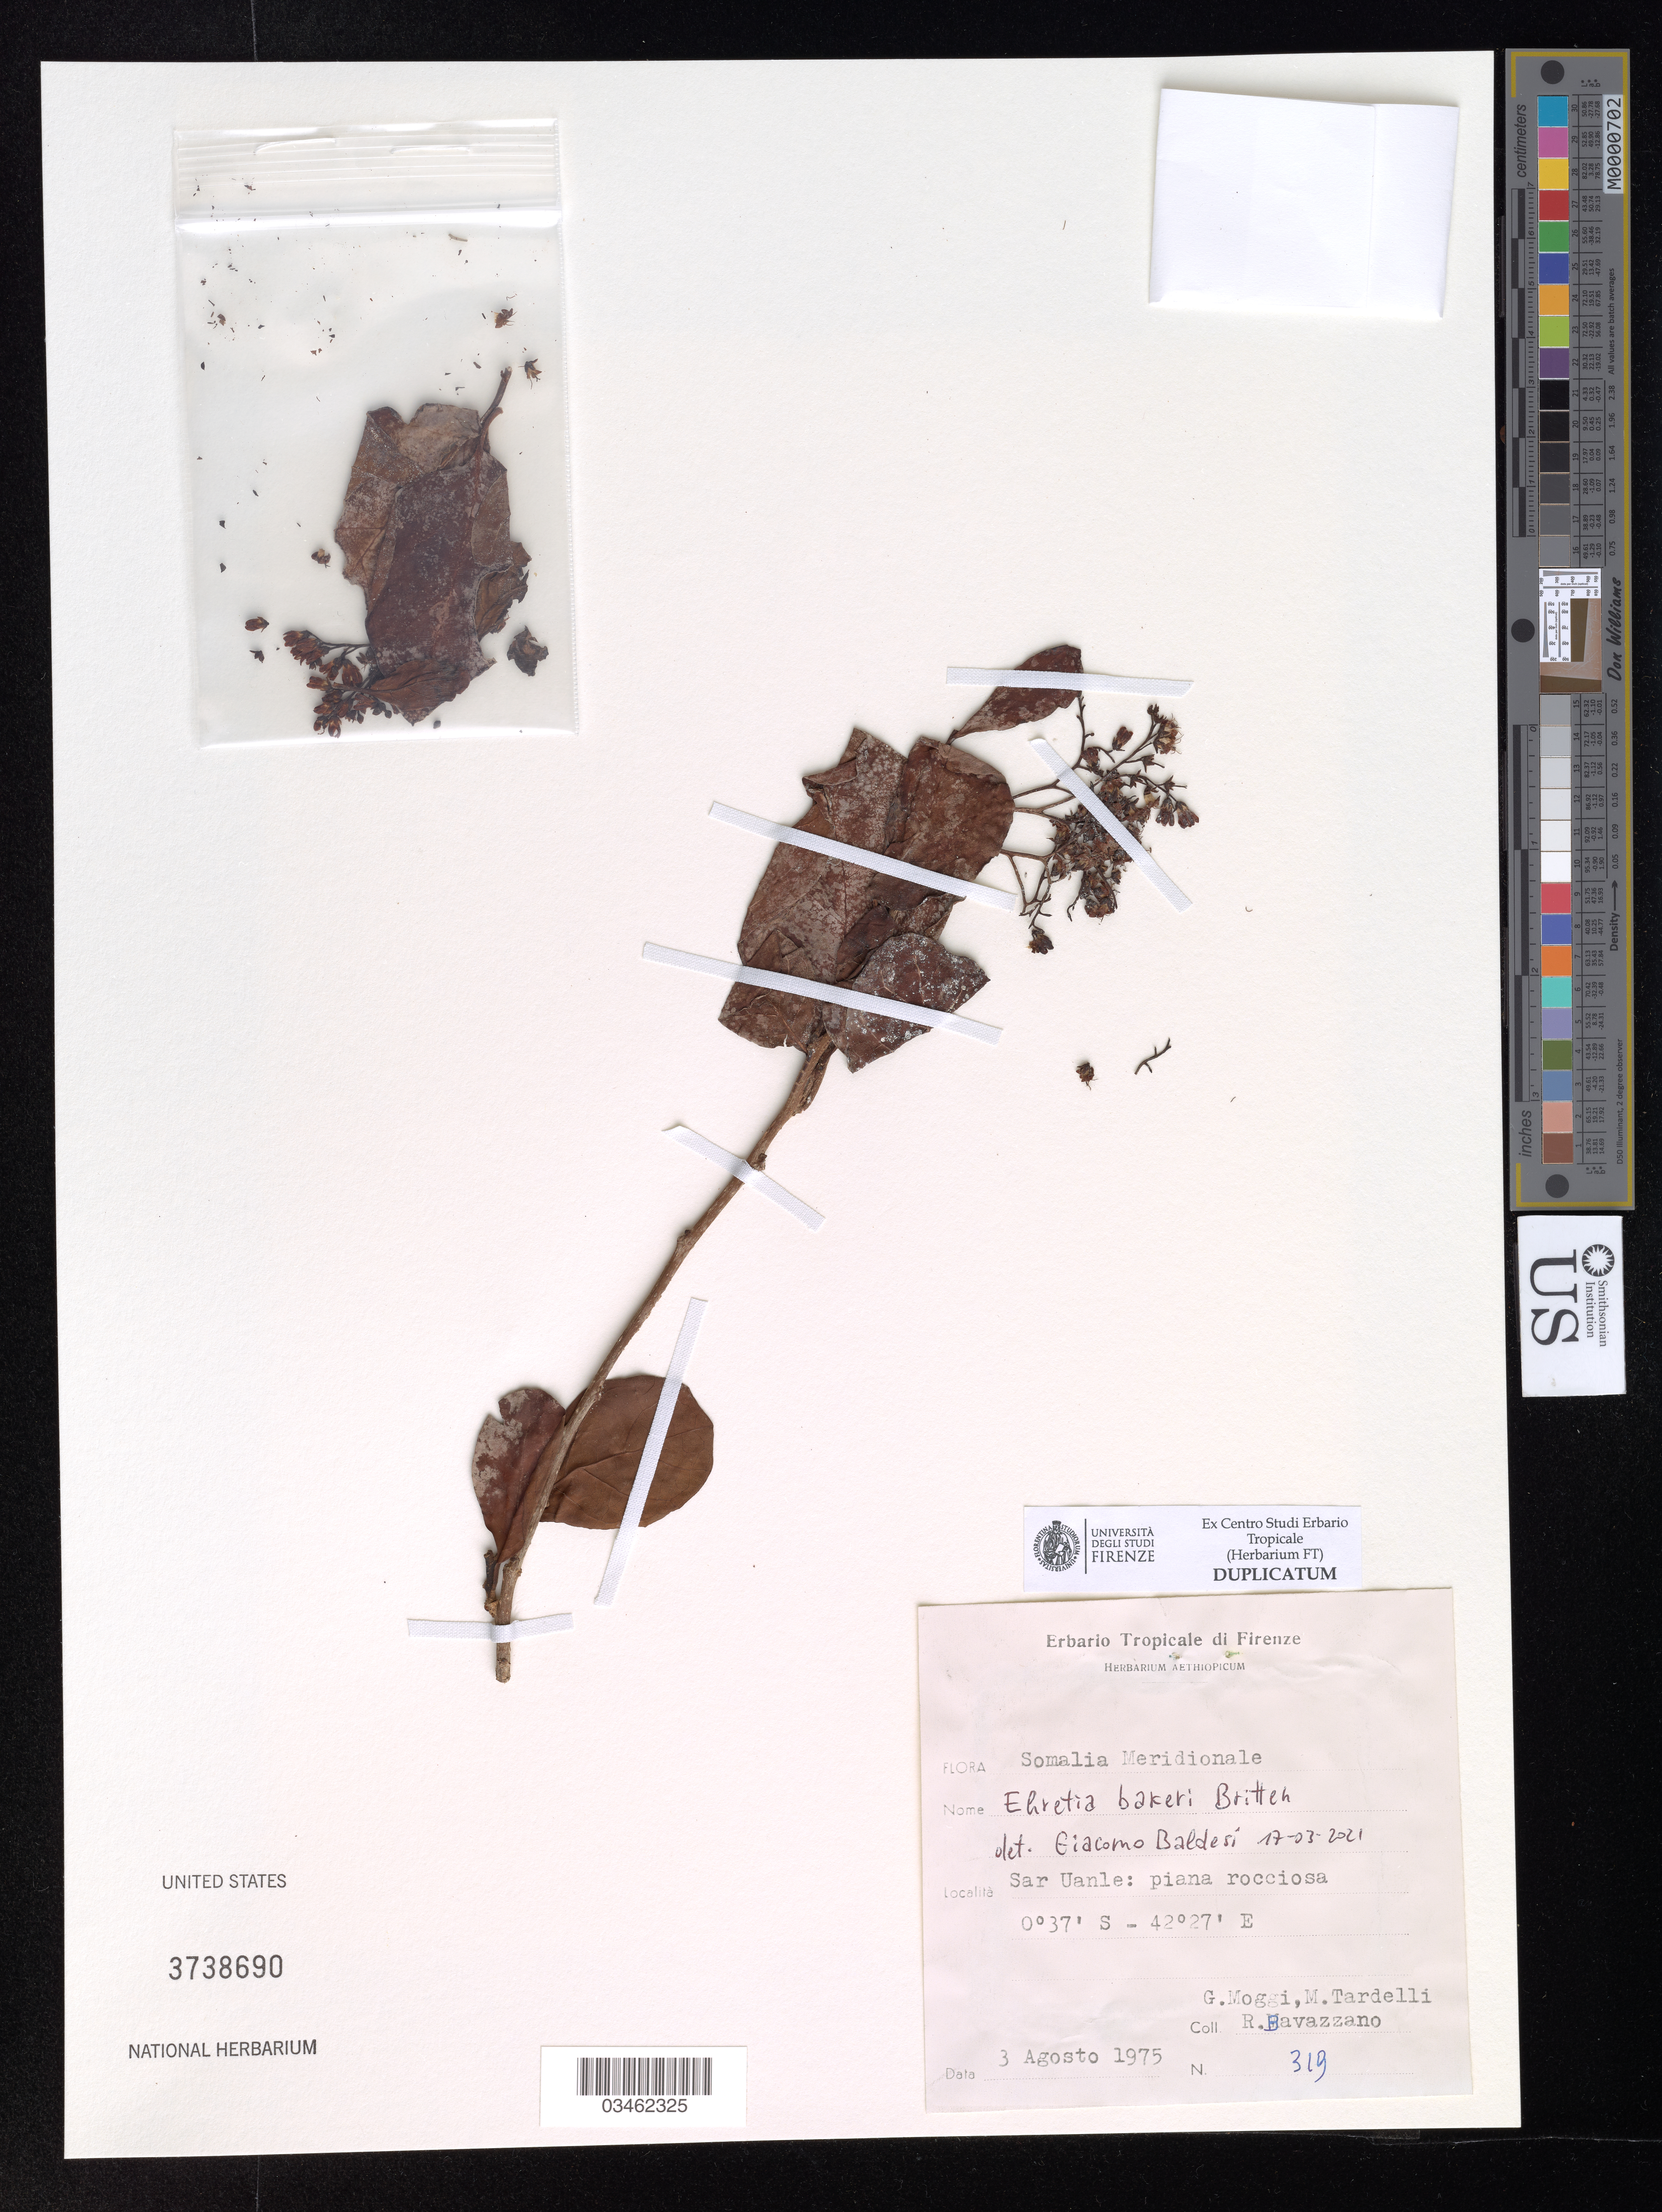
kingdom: Plantae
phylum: Tracheophyta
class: Magnoliopsida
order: Boraginales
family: Ehretiaceae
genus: Ehretia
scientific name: Ehretia bakeri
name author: Baker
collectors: G. Moggi, M. Tardelli & R. Bavazzano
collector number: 319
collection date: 1975-08-03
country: Somalia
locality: Somalia Meridionale. Sar Uanle.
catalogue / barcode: US 3738690